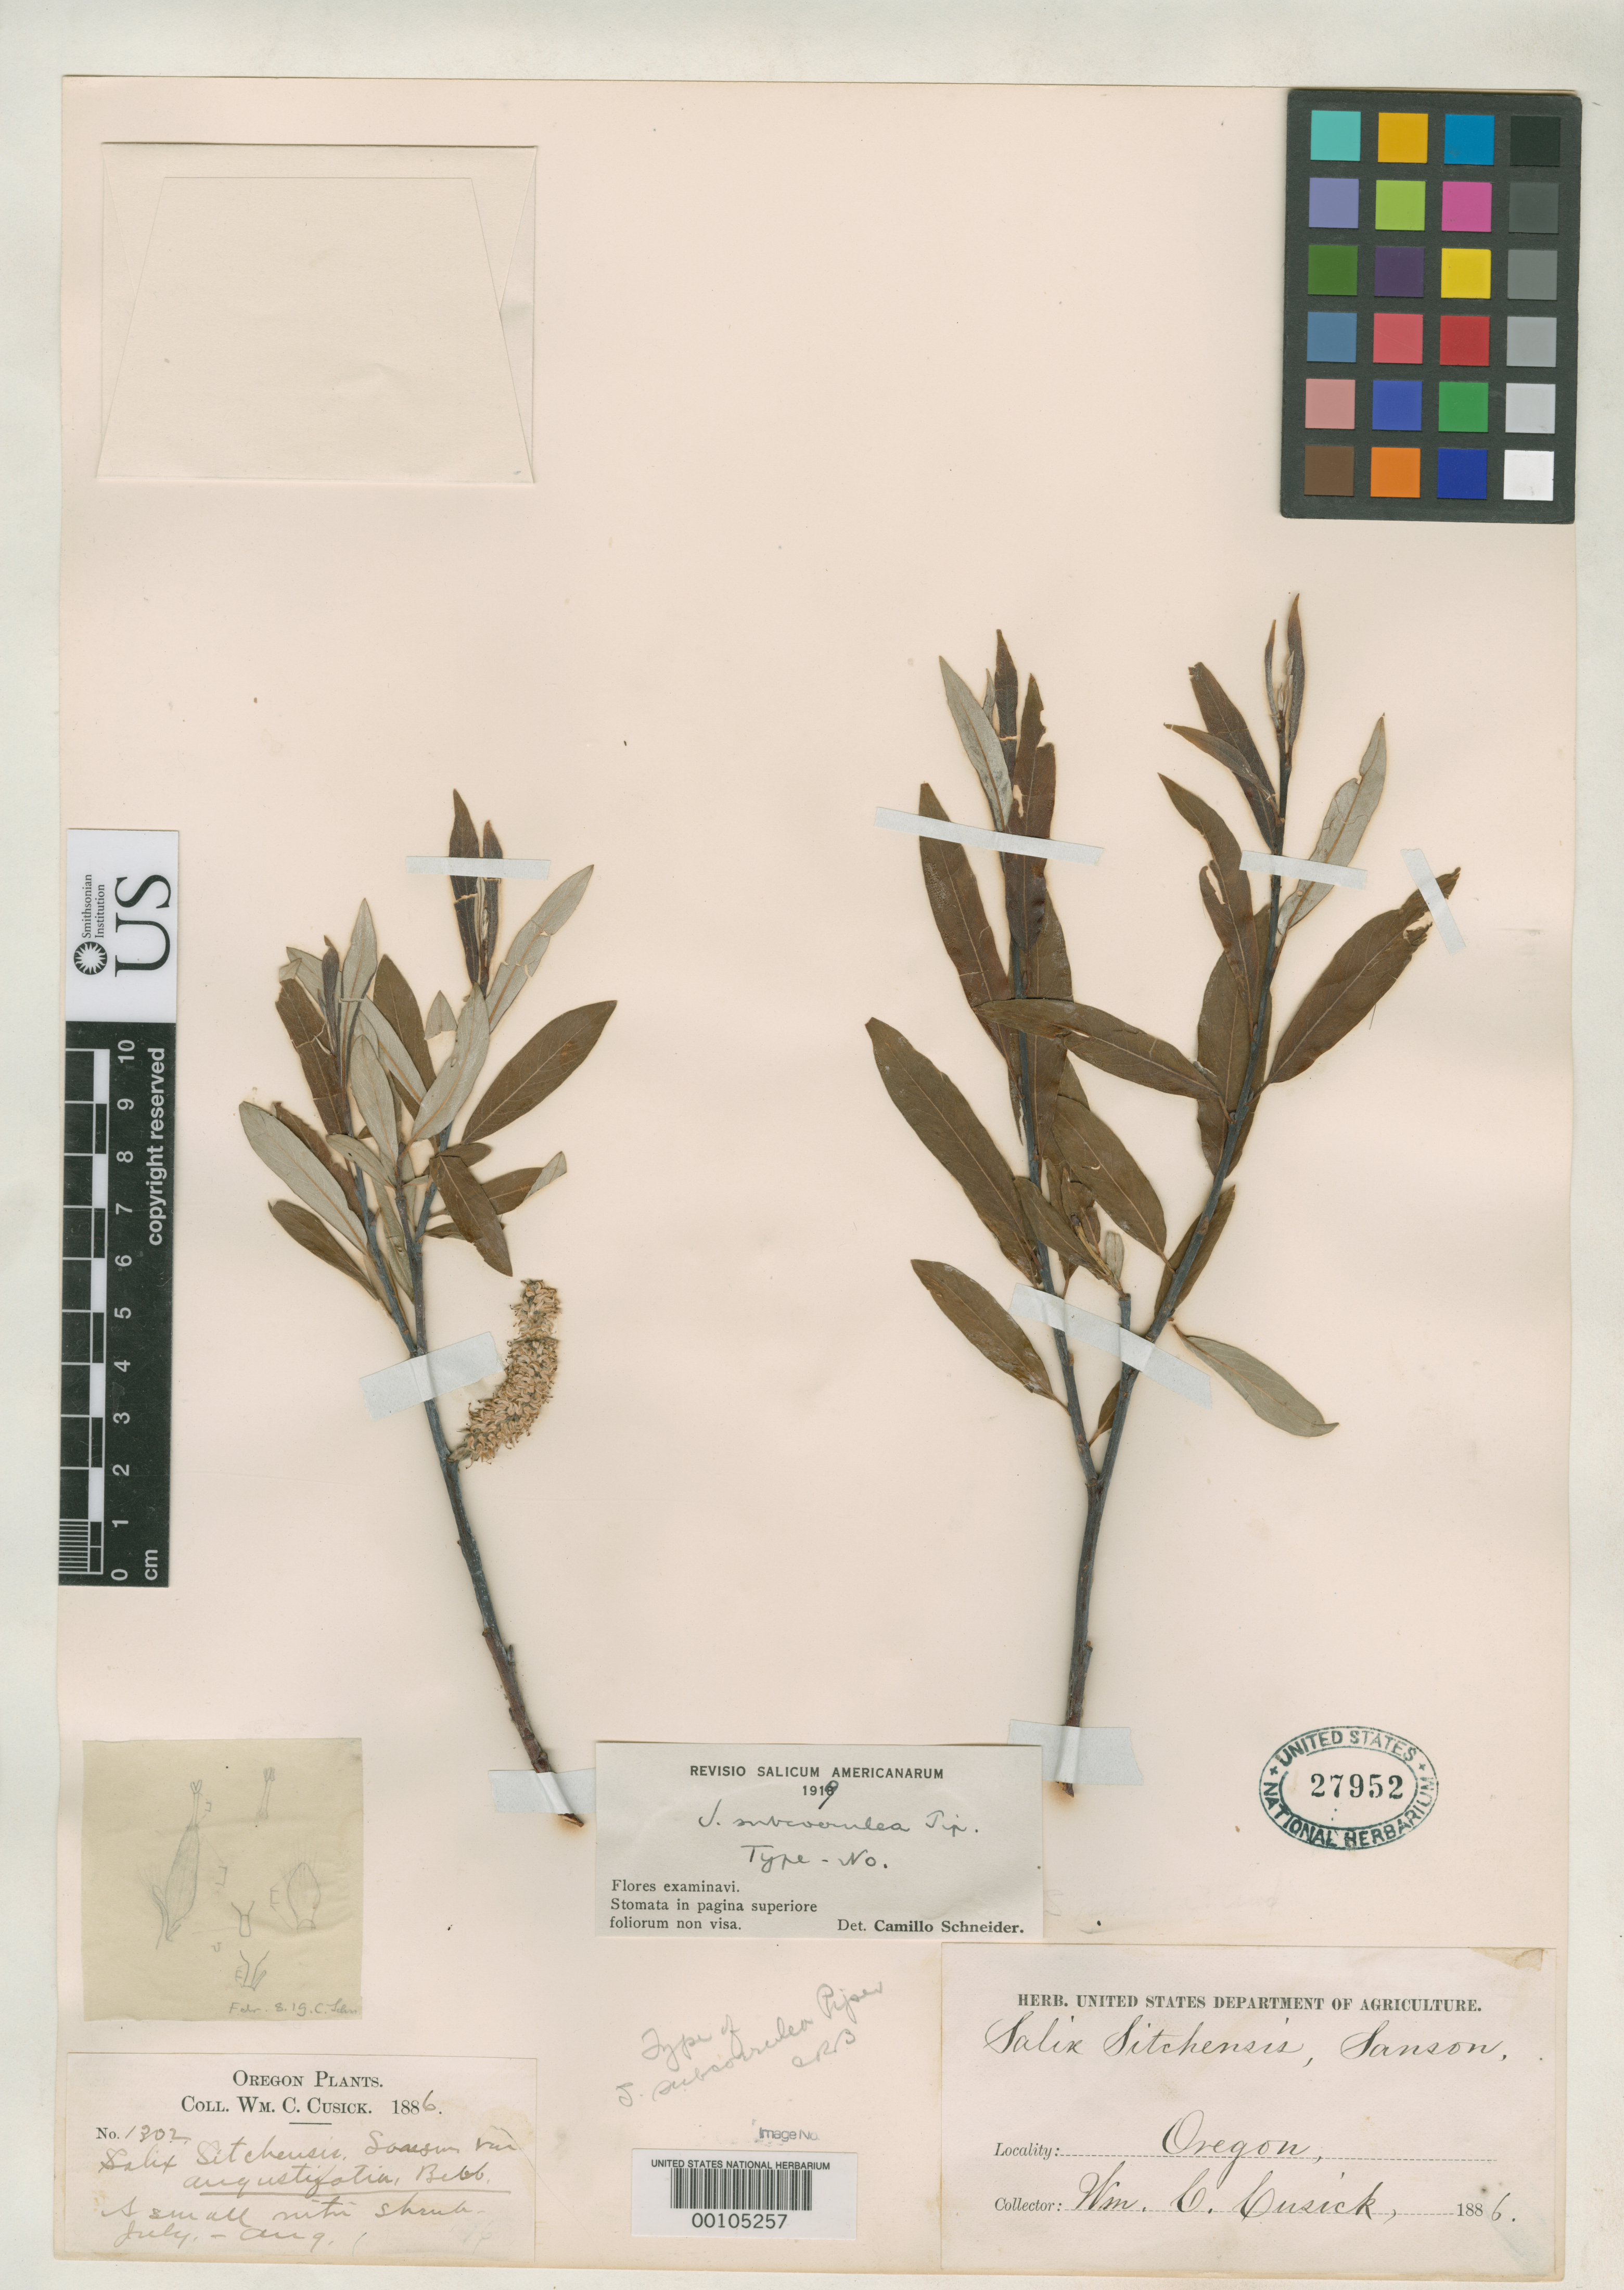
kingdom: Plantae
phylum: Tracheophyta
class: Magnoliopsida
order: Malpighiales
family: Salicaceae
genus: Salix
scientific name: Salix subcoerulea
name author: Piper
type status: Isotype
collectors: W. C. Cusick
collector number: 1302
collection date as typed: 1886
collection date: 1886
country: United States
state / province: Oregon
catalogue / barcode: US 27952